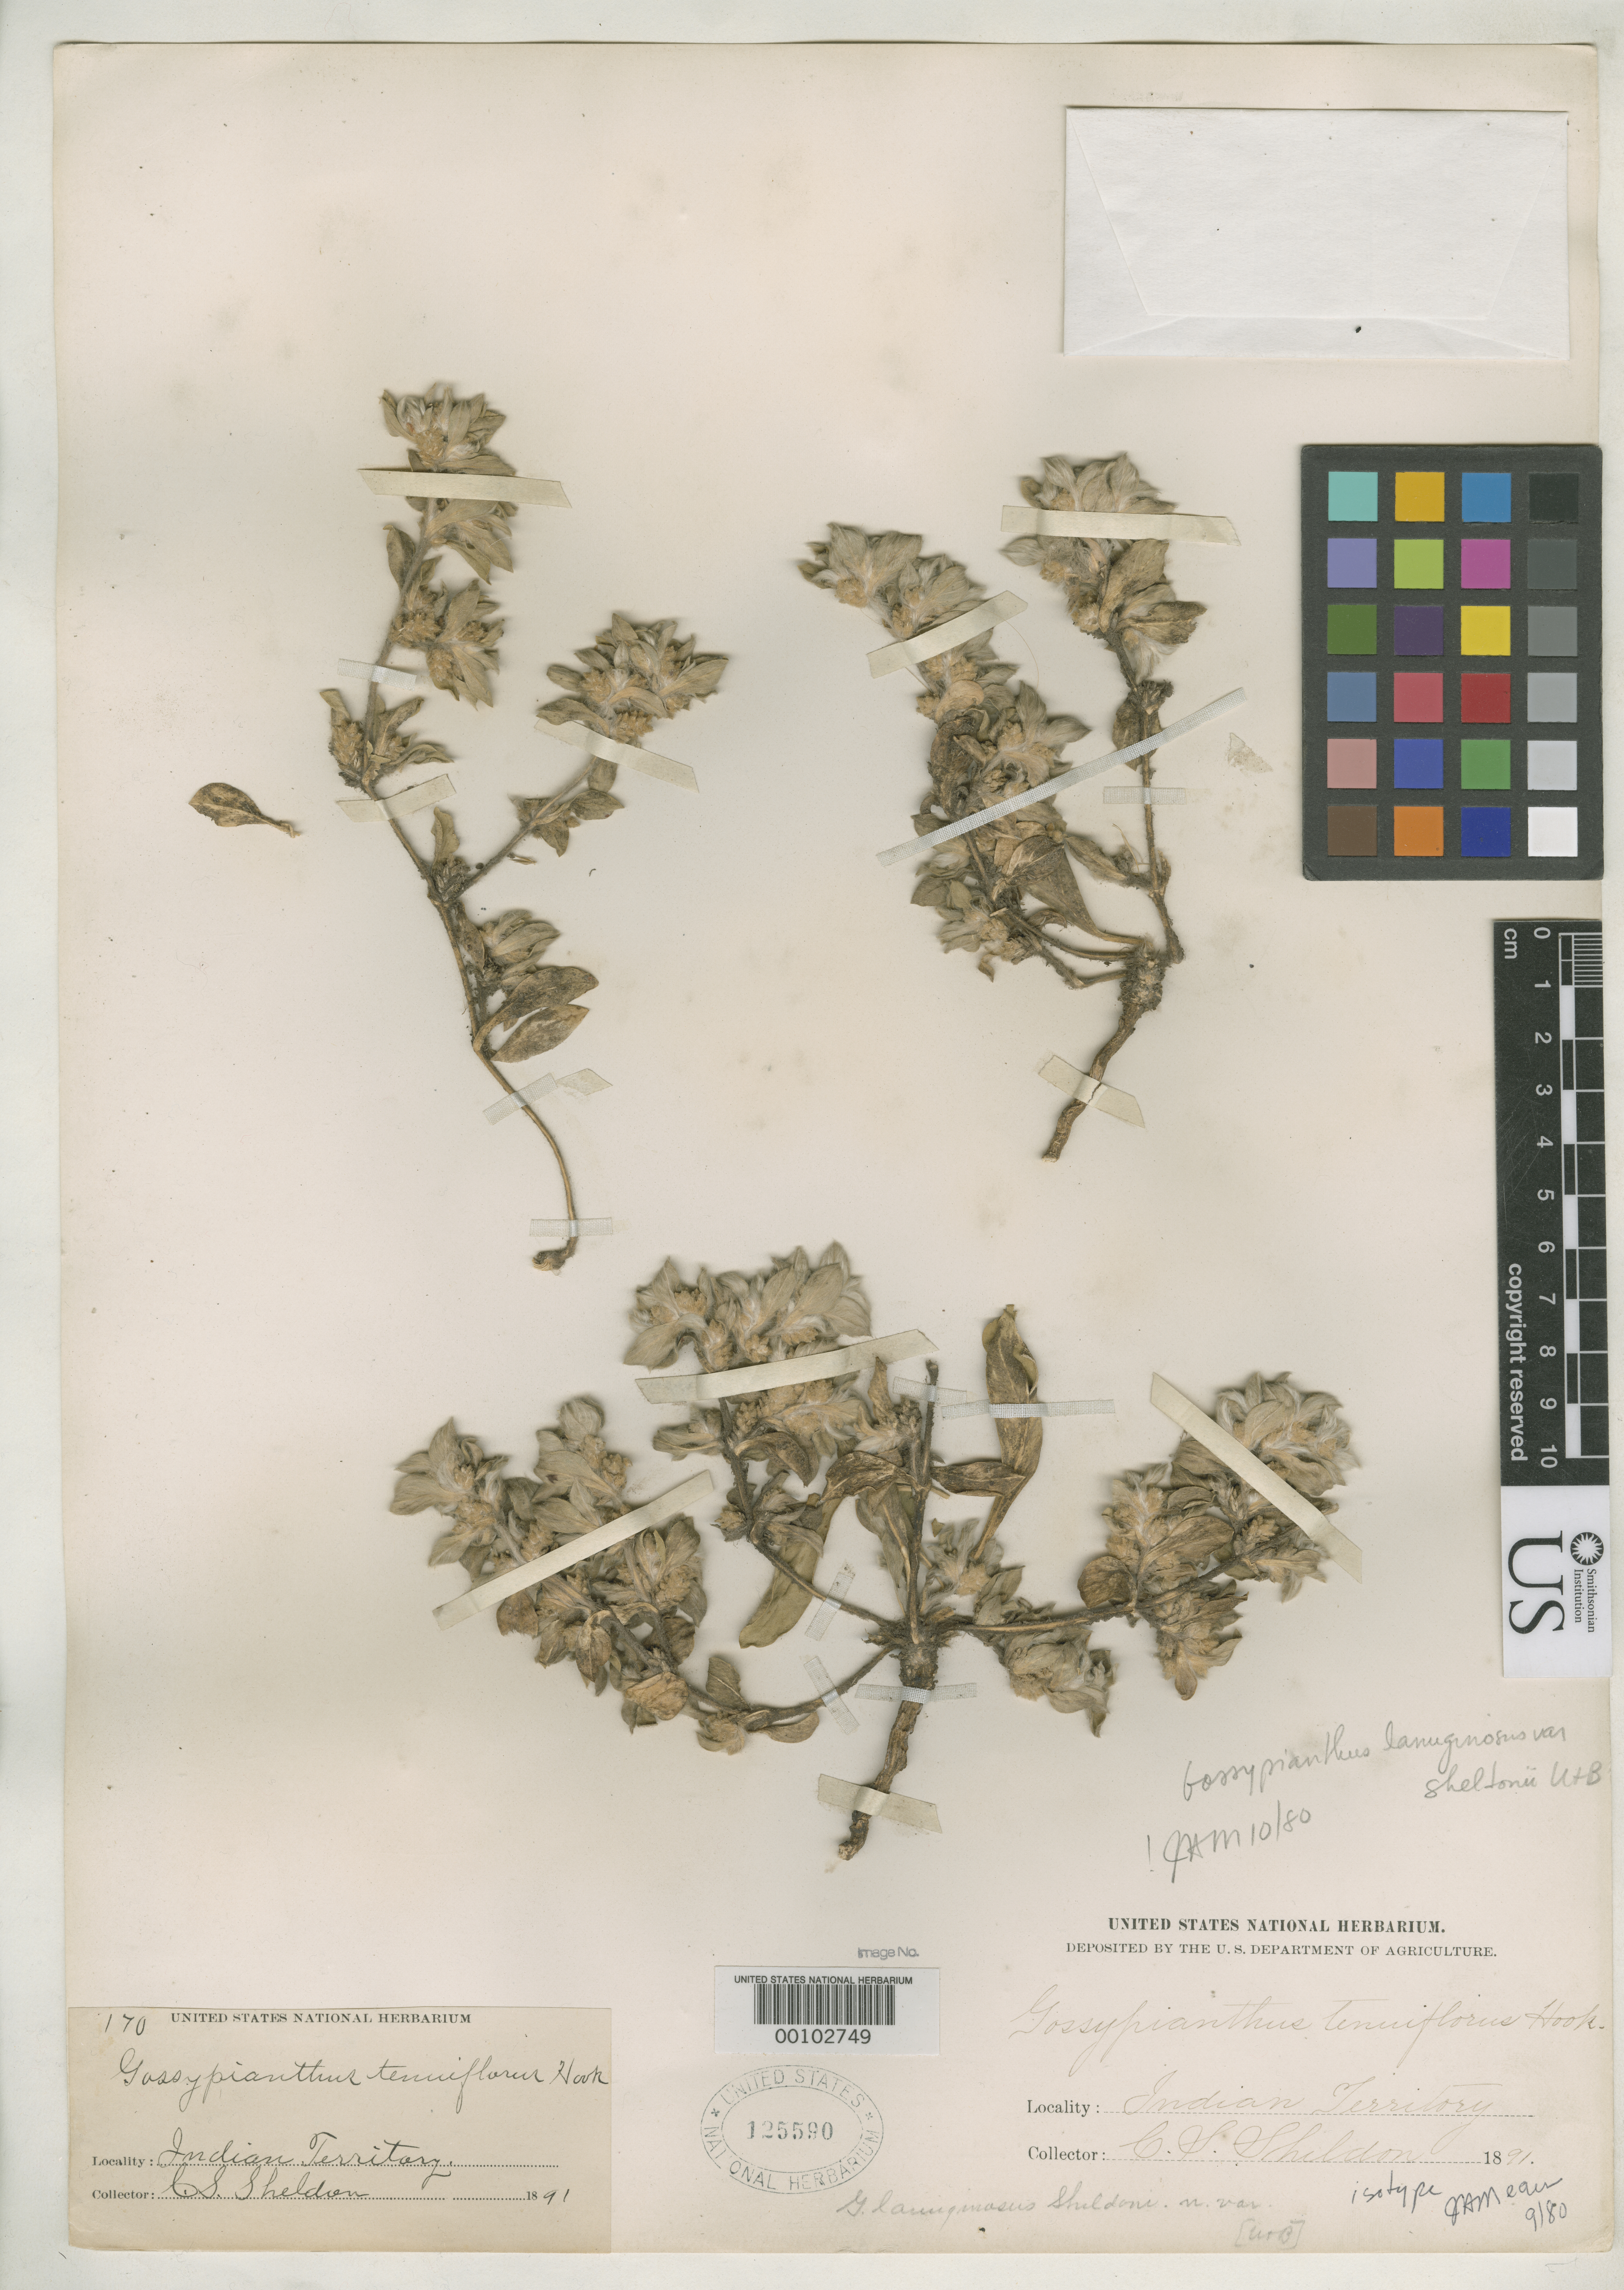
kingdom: Plantae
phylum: Tracheophyta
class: Magnoliopsida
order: Caryophyllales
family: Amaranthaceae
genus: Gossypianthus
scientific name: Gossypianthus lanuginosus var. sheldonii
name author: Uline & W.L. Bray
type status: Isotype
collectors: C. S. Sheldon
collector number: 170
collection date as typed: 17 Jul 1891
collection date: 1891-07-17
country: United States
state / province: Oklahoma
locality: Near Cash Creek, Indian Territory.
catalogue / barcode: US 125590